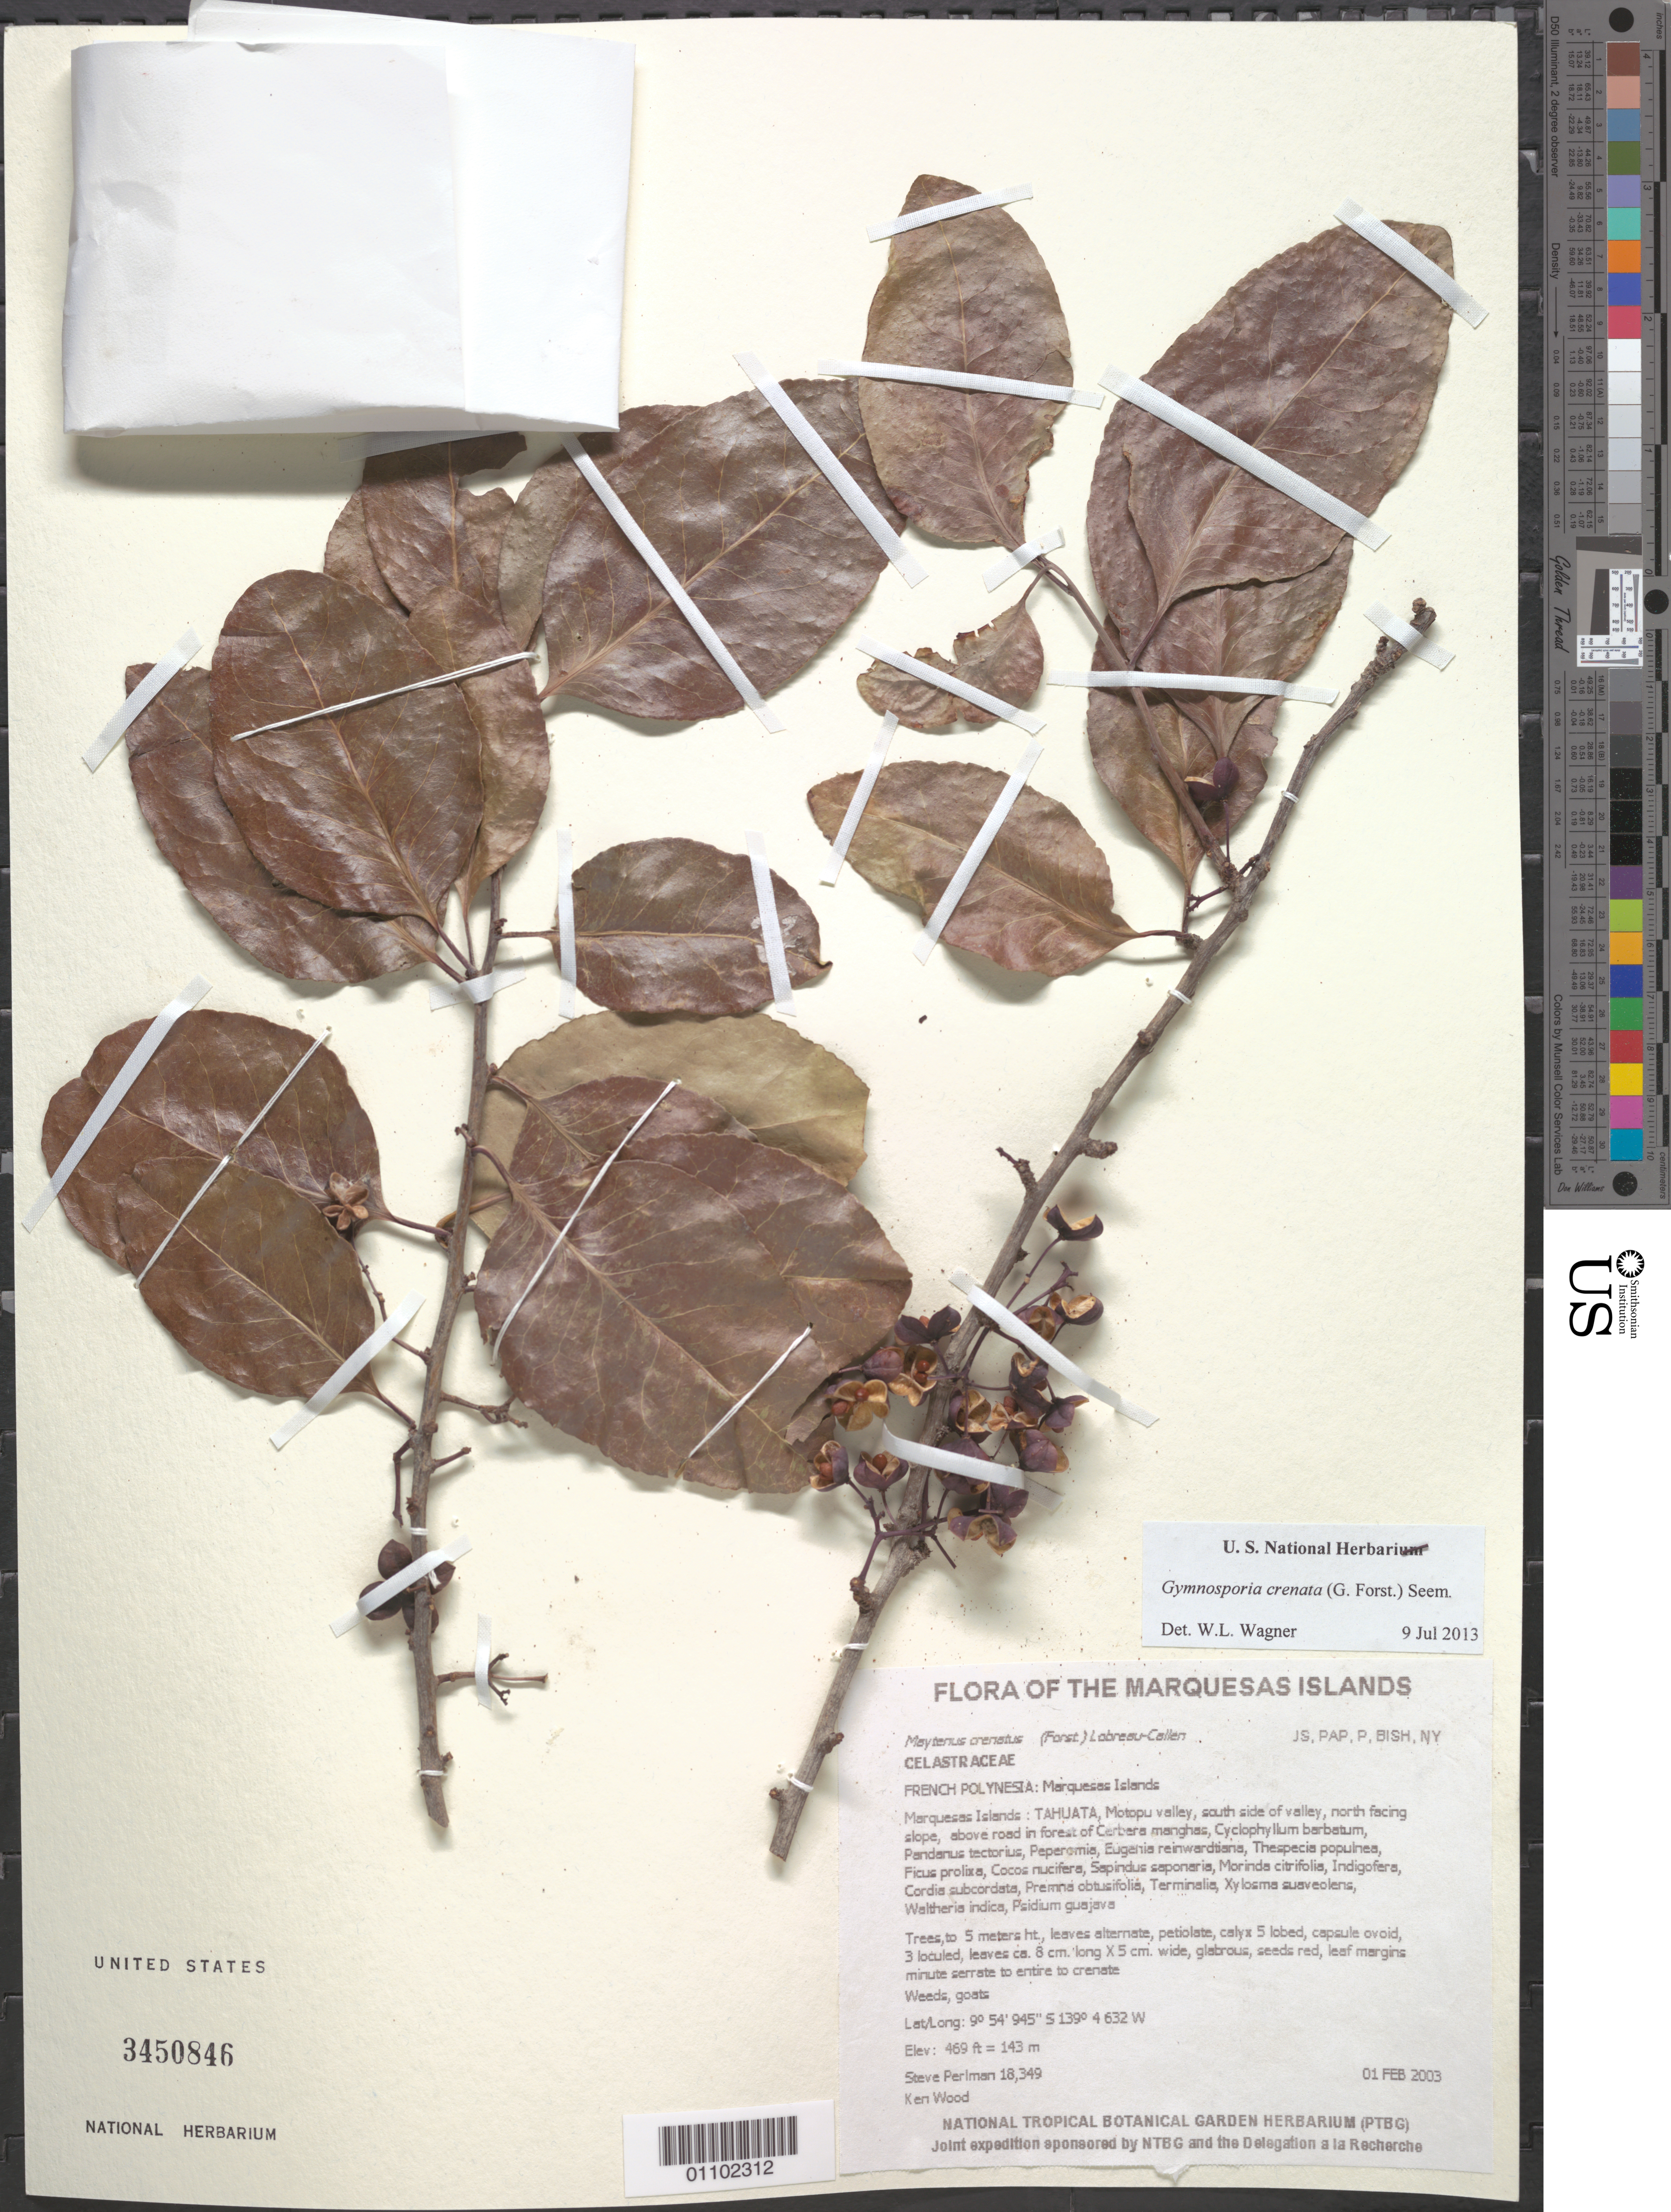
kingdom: Plantae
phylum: Tracheophyta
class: Magnoliopsida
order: Celastrales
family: Celastraceae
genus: Gymnosporia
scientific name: Gymnosporia crenata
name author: (G. Forst.) Seem.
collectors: S. P. Perlman & K. R. Wood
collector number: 18349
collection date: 2003-02-01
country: French Polynesia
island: Tahuata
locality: Motopu valley, south side of valley, north facing slope, above road in forest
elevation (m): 143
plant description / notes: Weeds, goats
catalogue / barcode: US 3450846